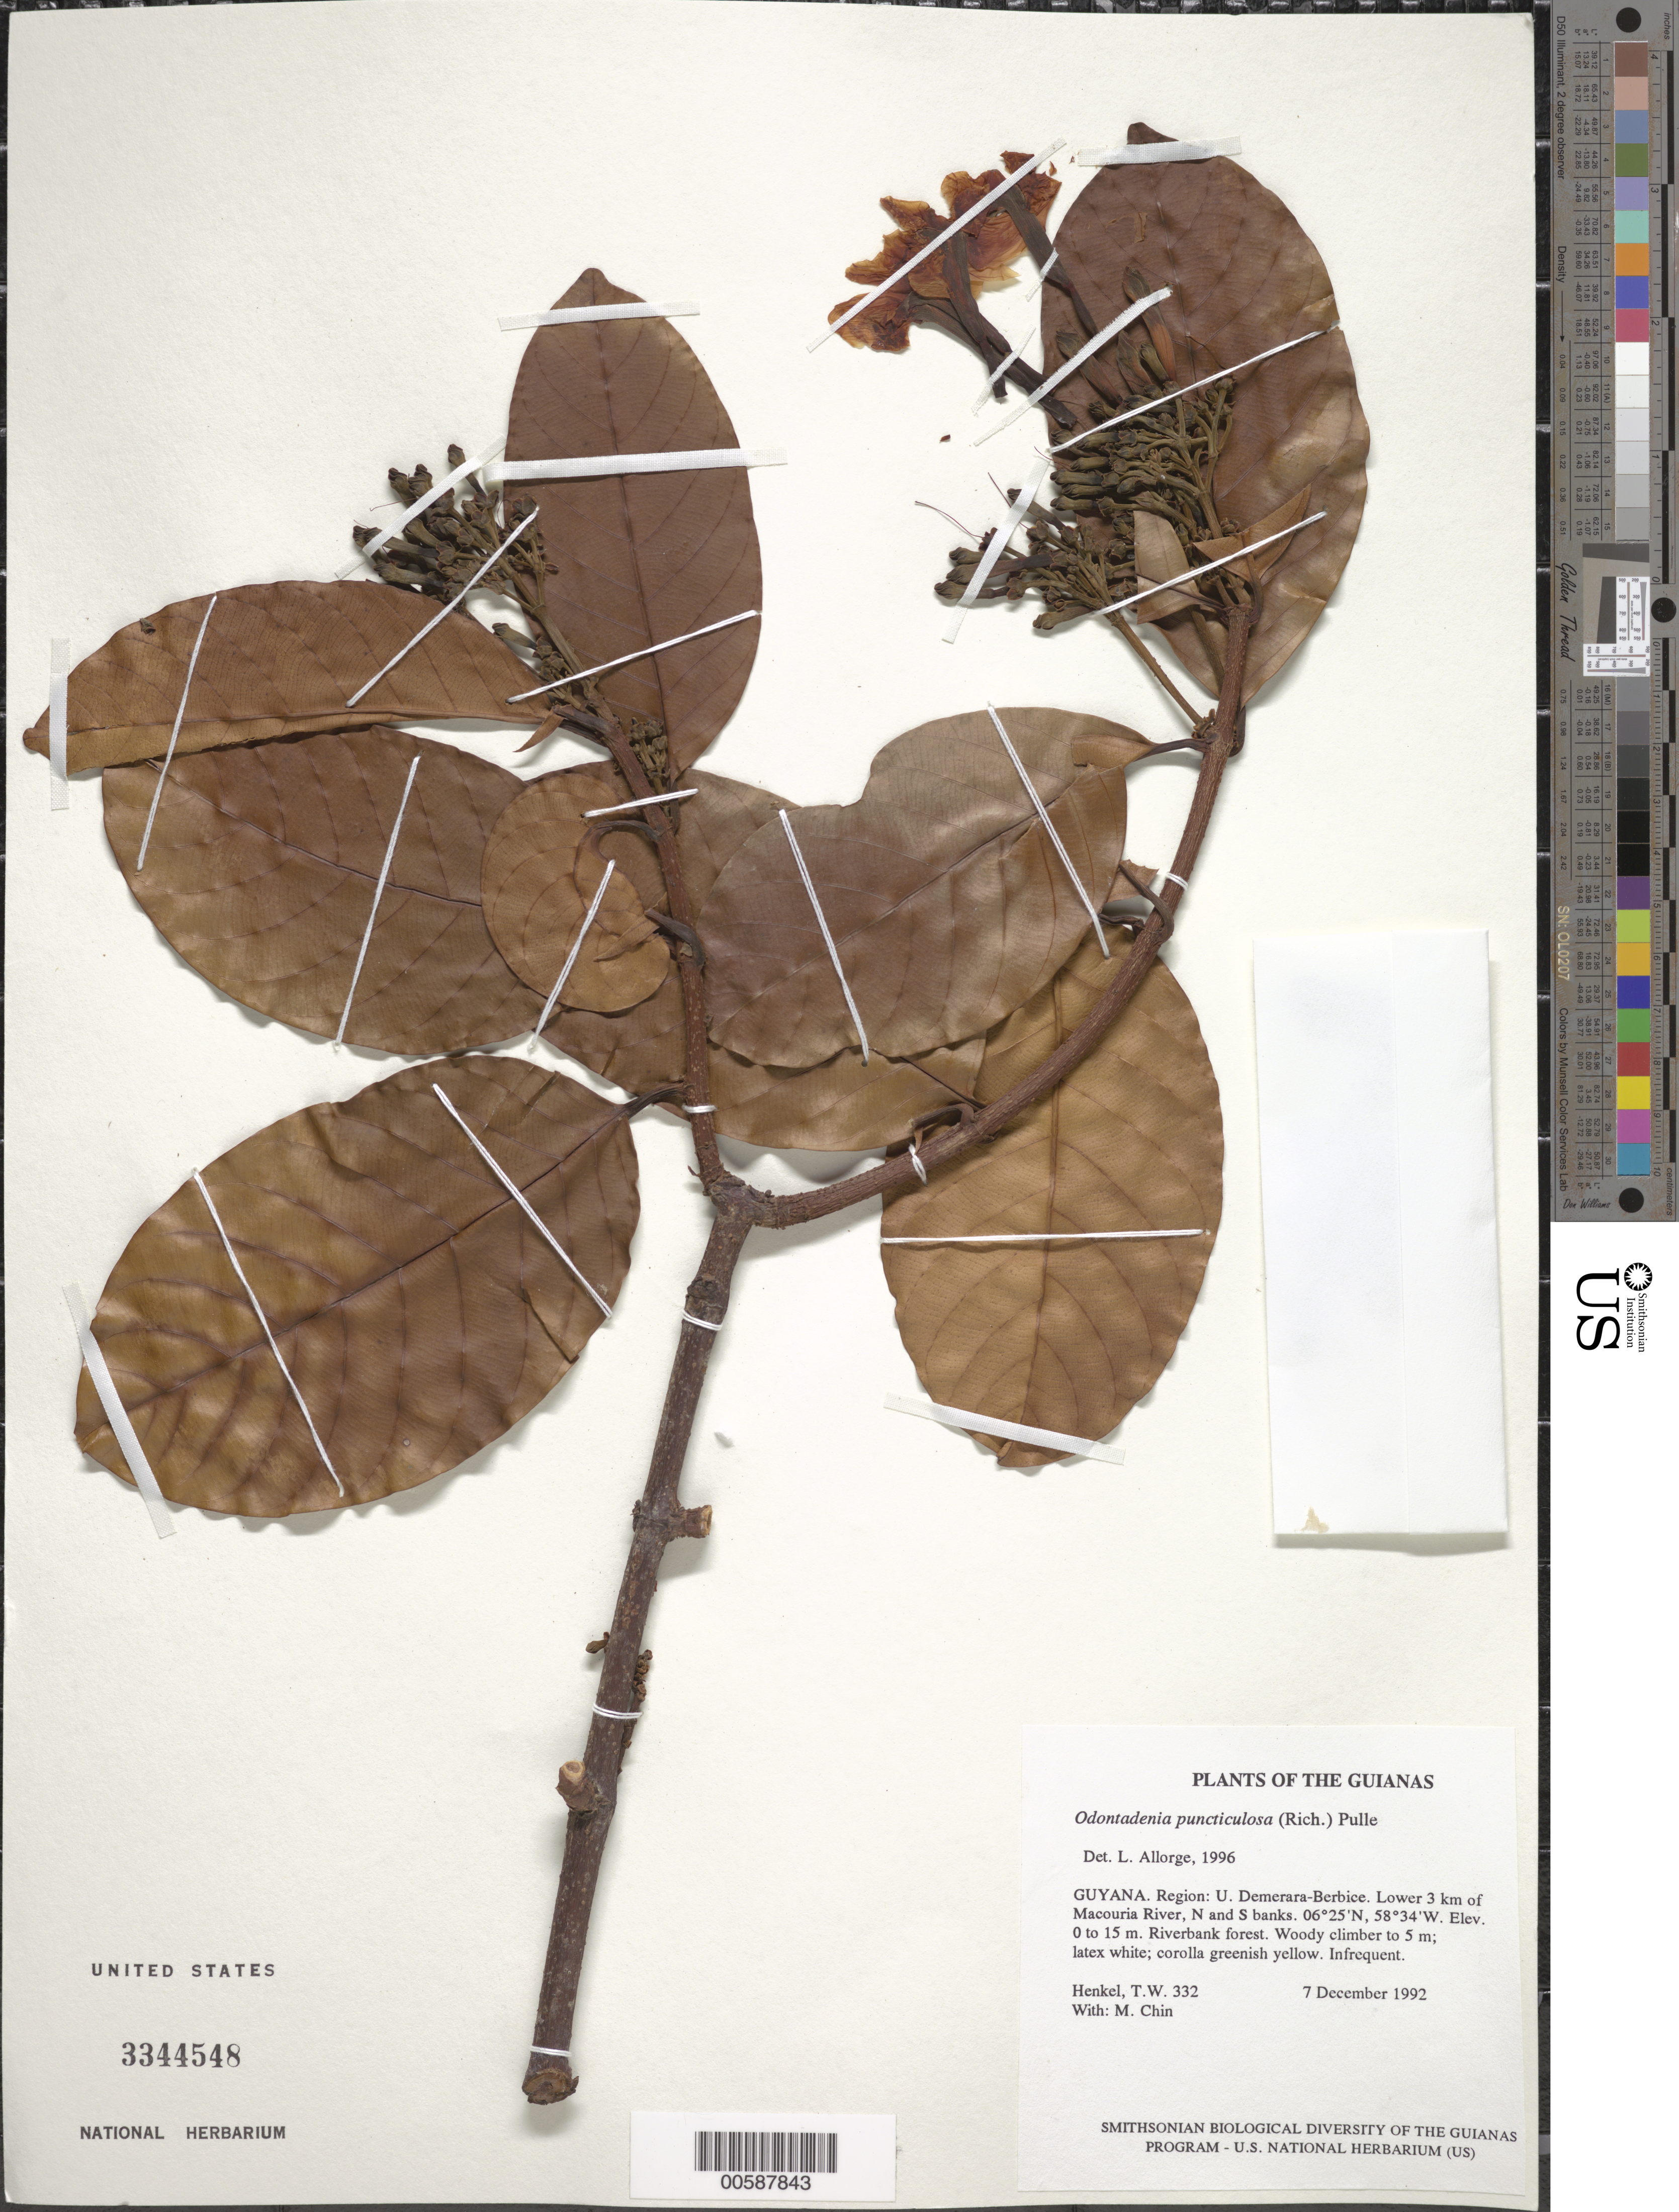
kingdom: Plantae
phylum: Tracheophyta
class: Magnoliopsida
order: Gentianales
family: Apocynaceae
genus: Odontadenia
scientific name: Odontadenia puncticulosa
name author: (Rich.) Pulle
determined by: Allorge, L.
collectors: T. Henkel & M. Chin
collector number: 332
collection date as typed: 7 December 1992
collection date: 1992-12-07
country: Guyana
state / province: U. Demerara-Berbice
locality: Lower 3 km of Macouria River, N and S banks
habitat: Riverbank forest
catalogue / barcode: US 3344548